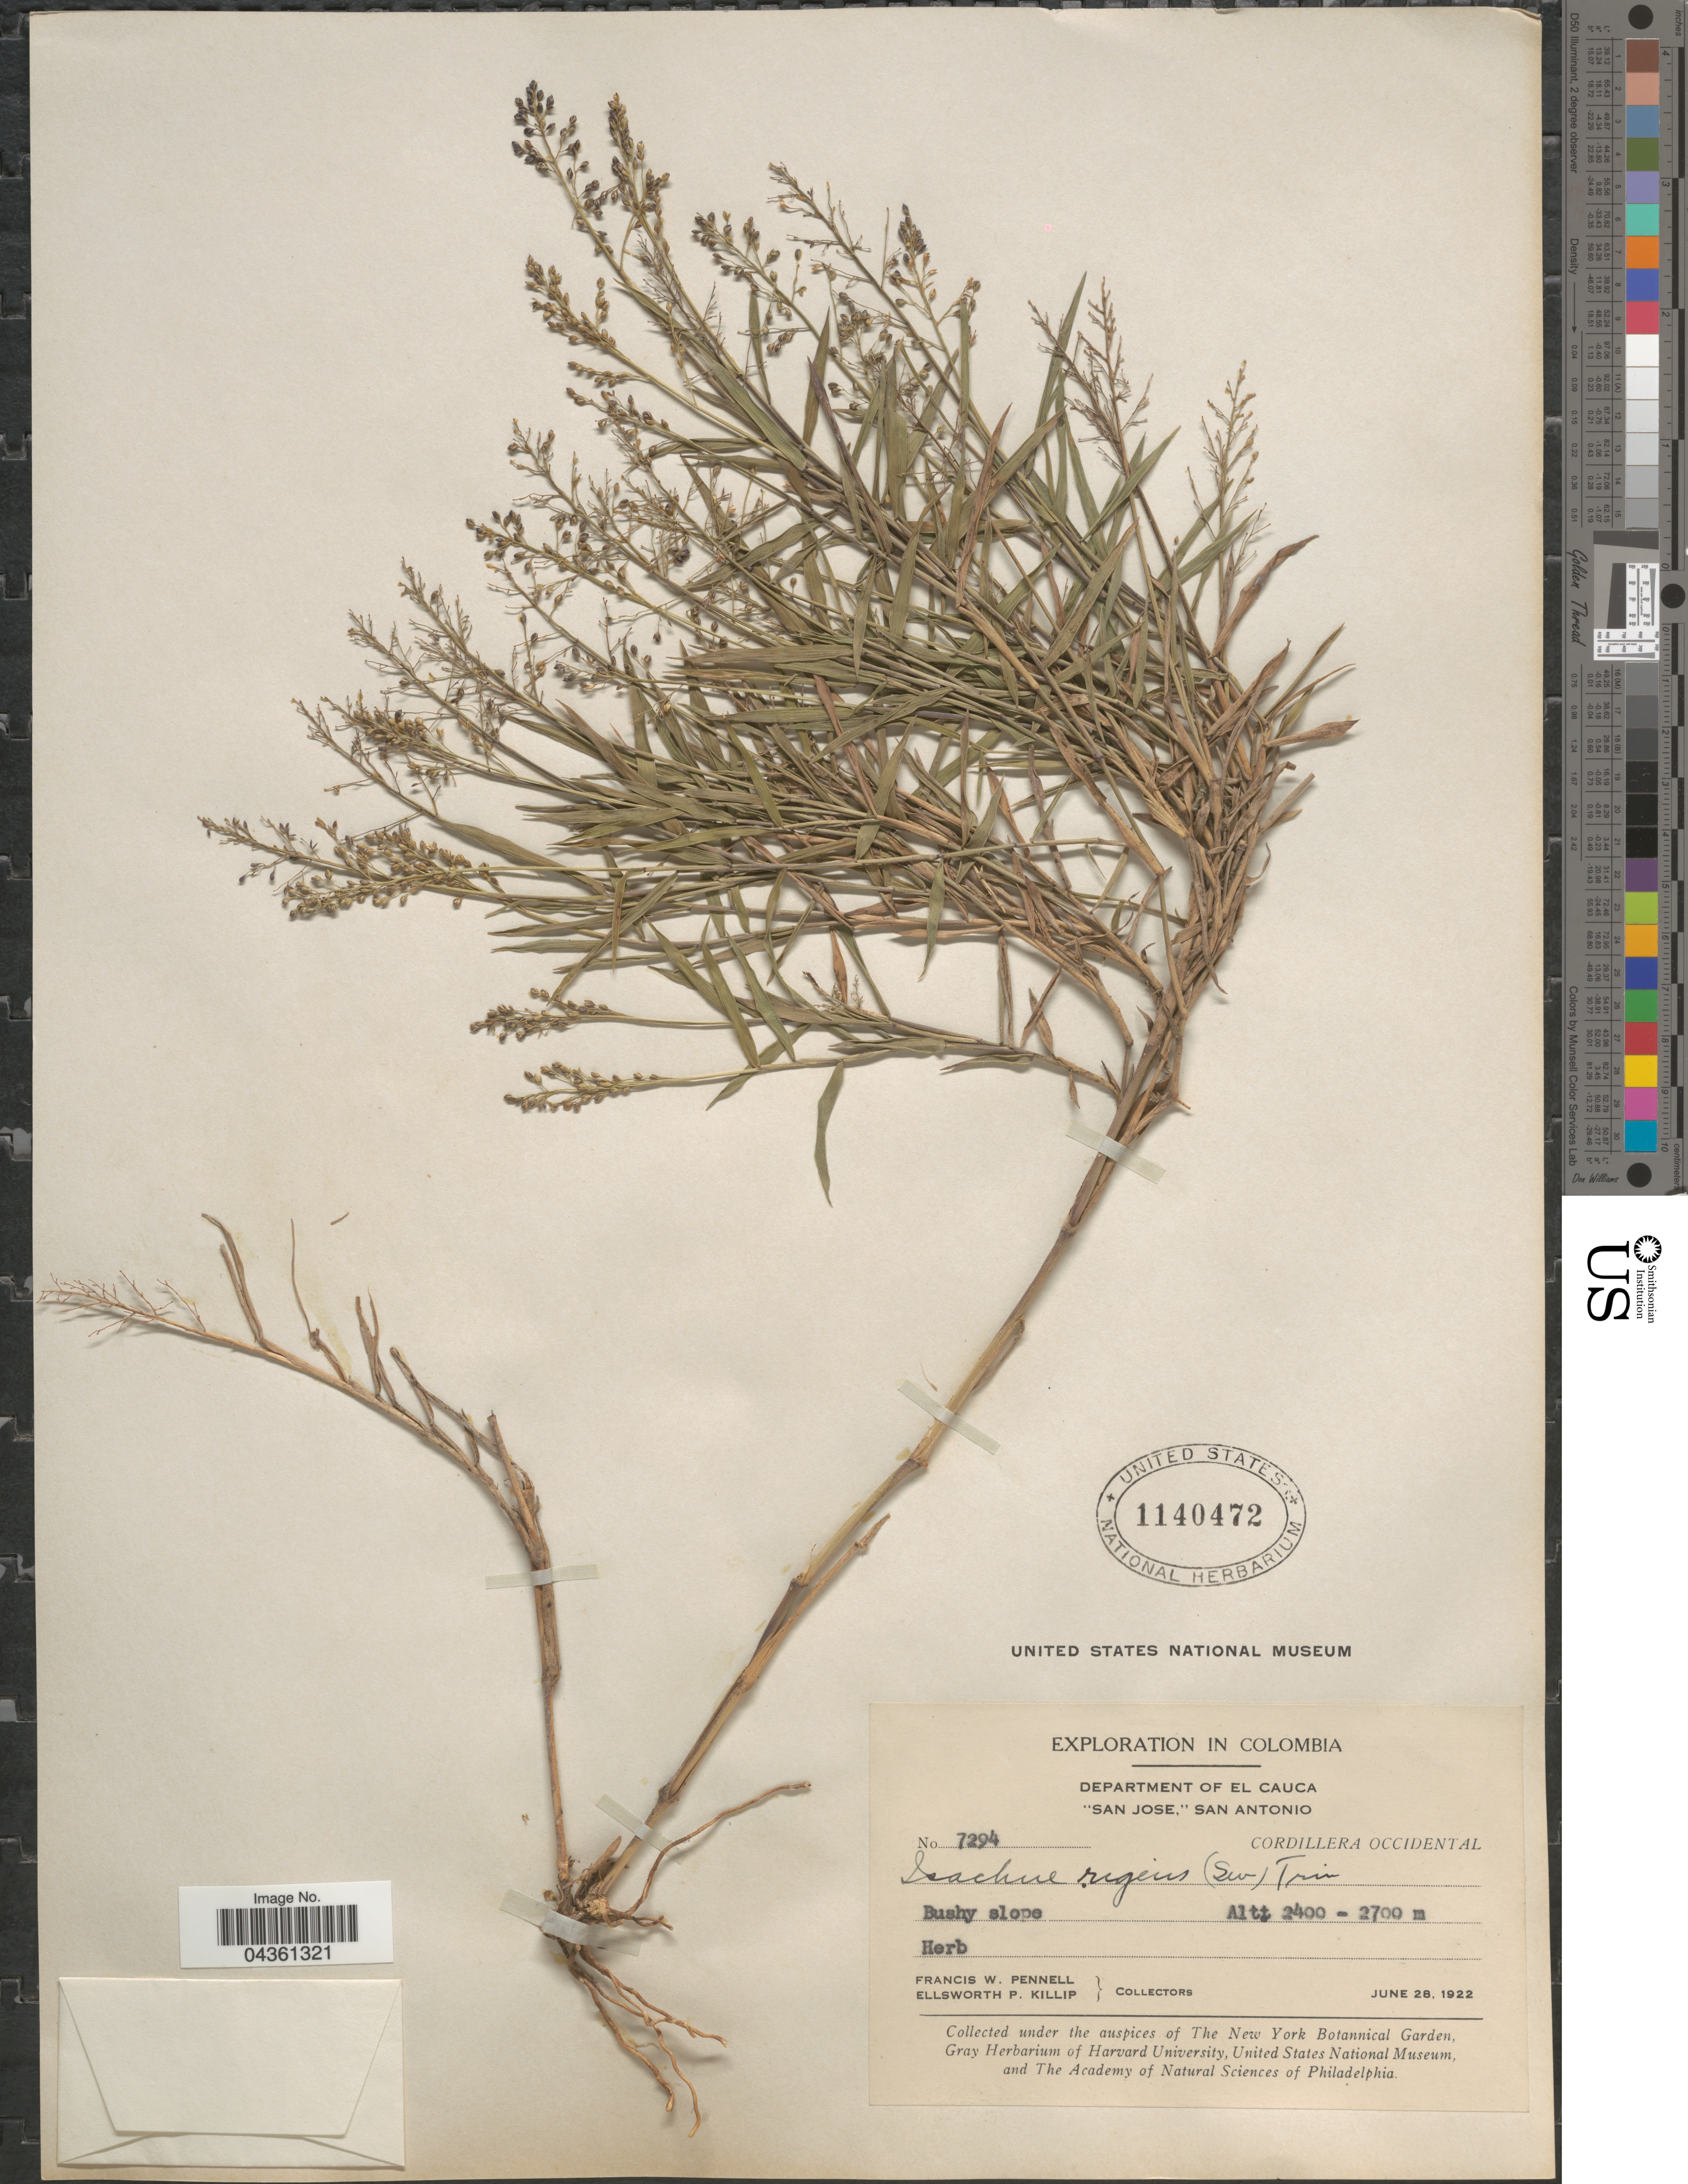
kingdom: Plantae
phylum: Tracheophyta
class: Liliopsida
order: Poales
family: Poaceae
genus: Isachne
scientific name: Isachne rigens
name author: (Sw.) Trin.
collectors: F. W. Pennell & E. P. Killip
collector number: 7294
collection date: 1922-06-28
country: Colombia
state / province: Cauca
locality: Exploration in Colombia. Department of El Cauca. "San Jose," San Antonio. Cordillera Occidental.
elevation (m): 2400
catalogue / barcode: US 1140472